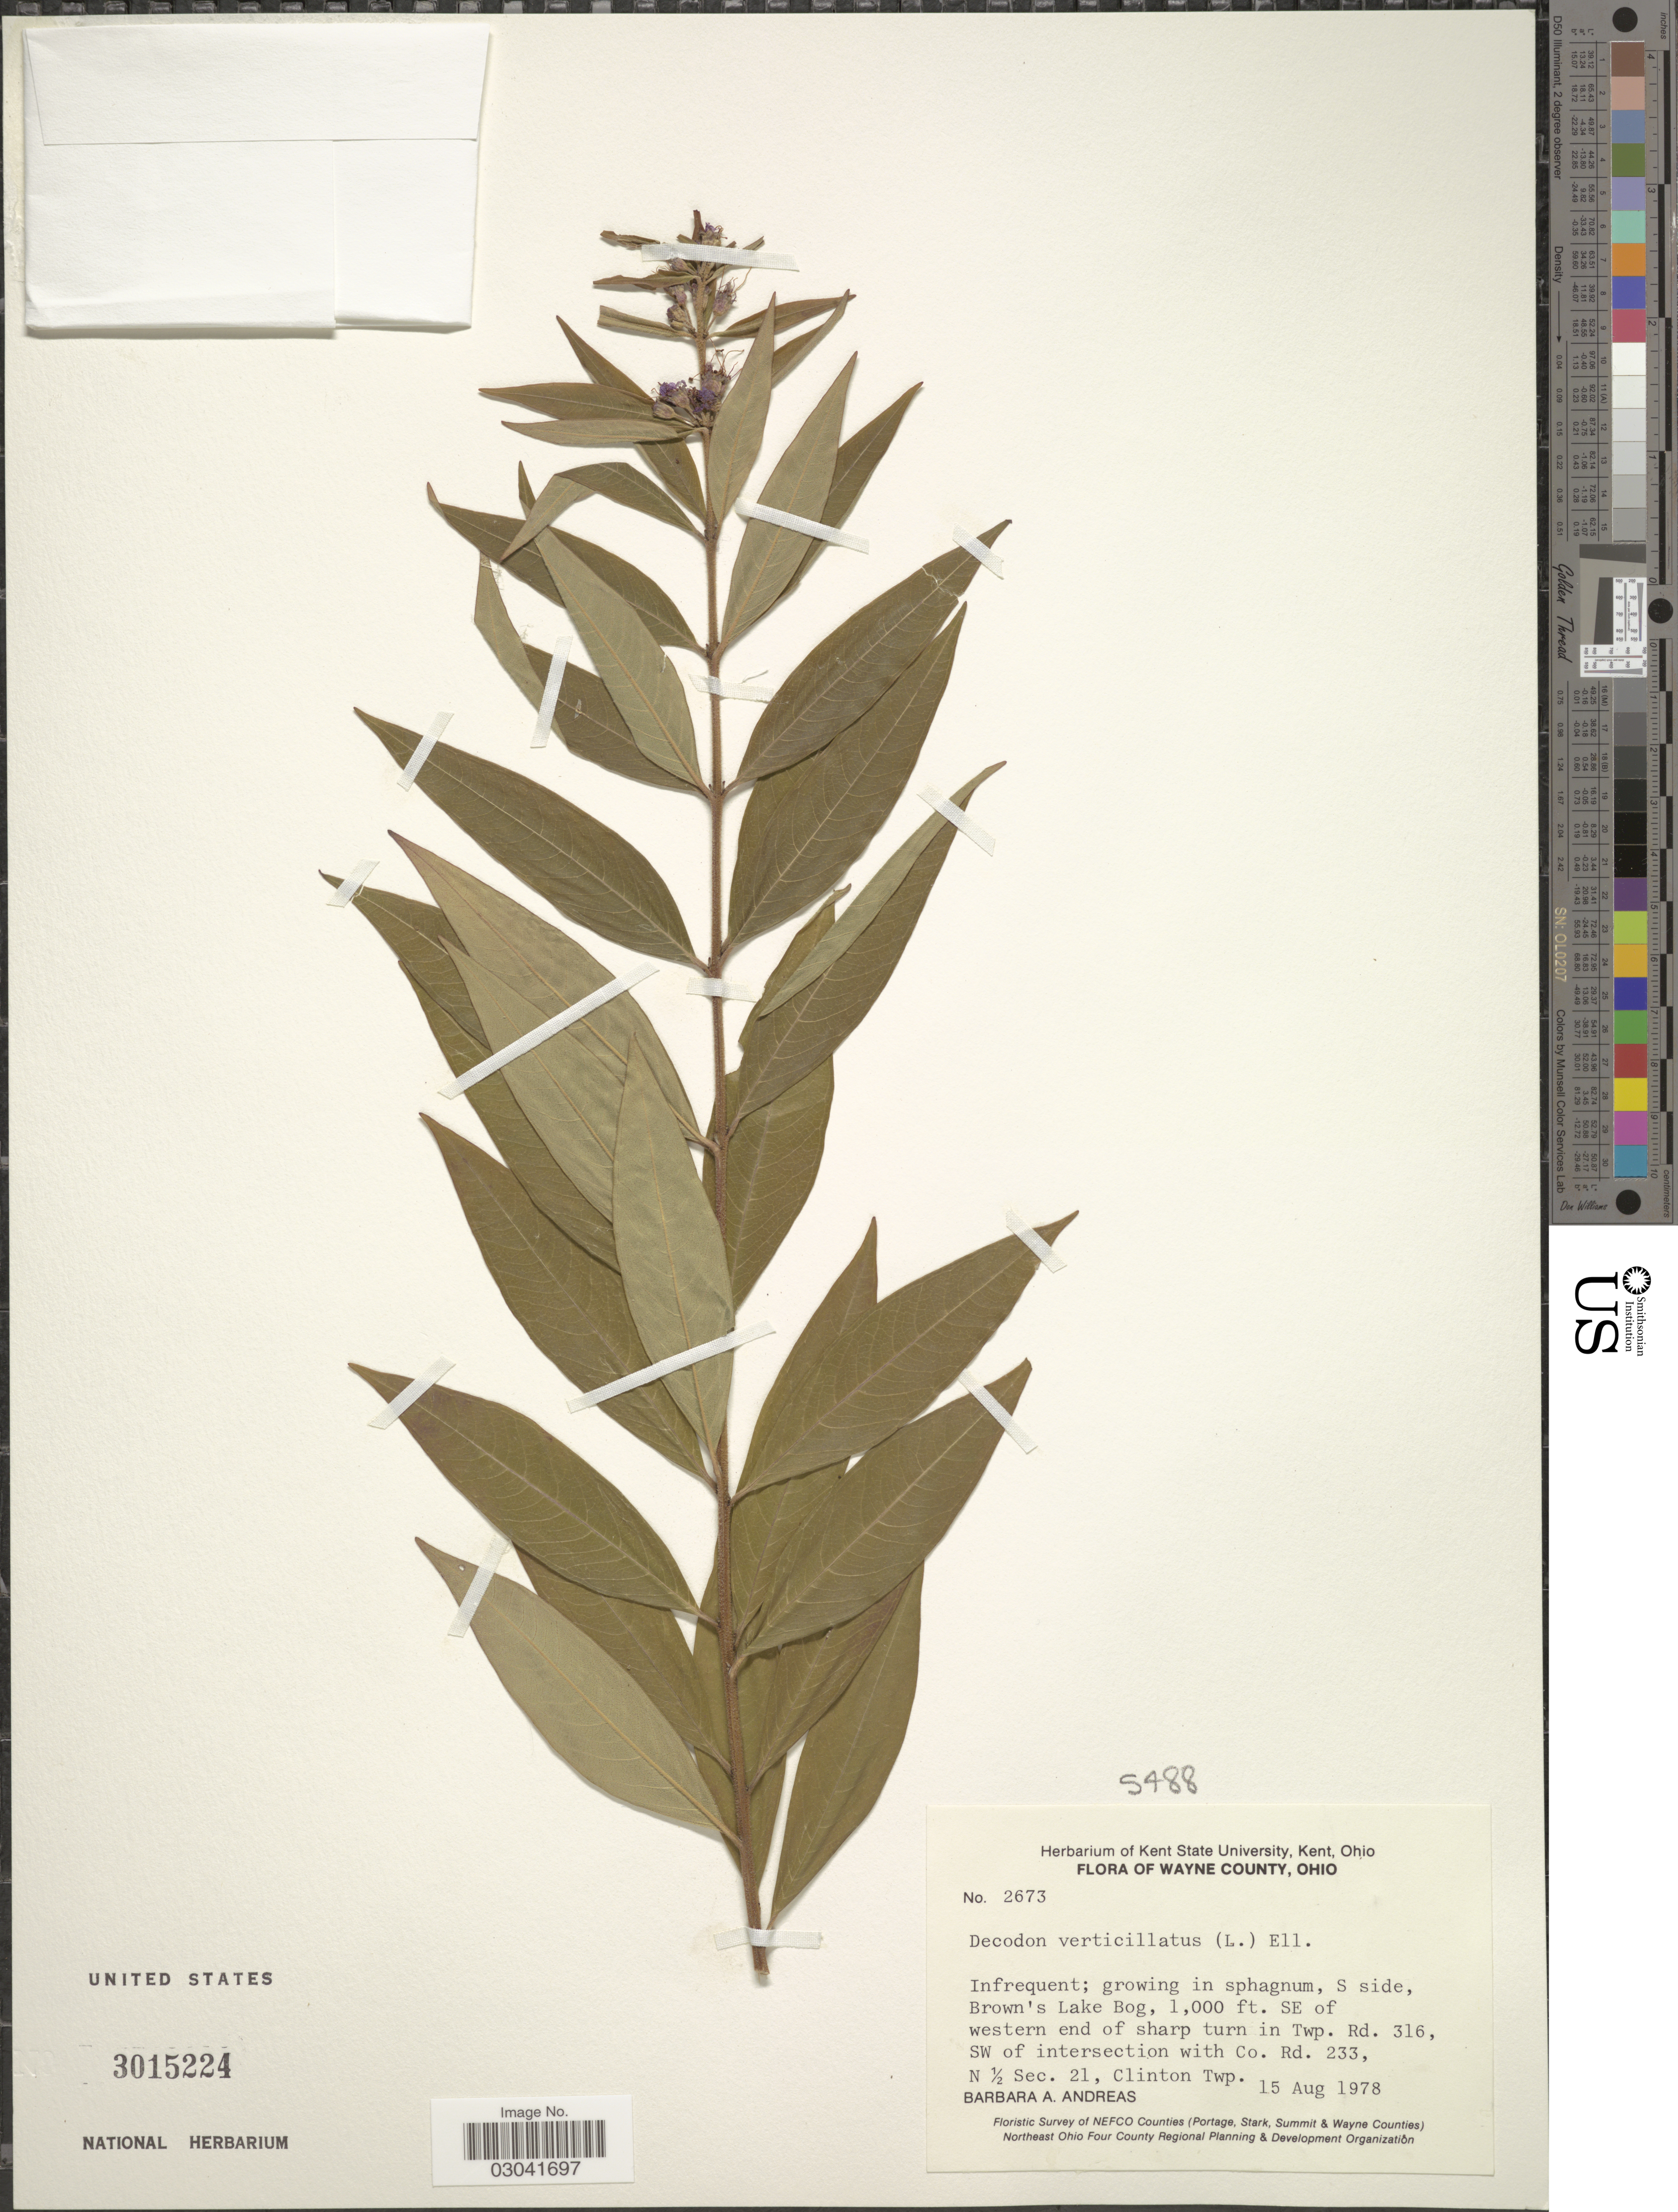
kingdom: Plantae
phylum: Tracheophyta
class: Magnoliopsida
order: Myrtales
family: Lythraceae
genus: Decodon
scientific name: Decodon verticillatus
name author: (L.) Elliott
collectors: B. A. Andreas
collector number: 2673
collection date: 1978-08-15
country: United States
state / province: Ohio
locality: Wayne County. S side, Brown's Lake Bog. SE of western end of sharp turn in Twp. Rd. 316, SW of intersection with Co. Rd. 233, N½ Sec. 21, Clinton Twp.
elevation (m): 305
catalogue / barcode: US 3015224